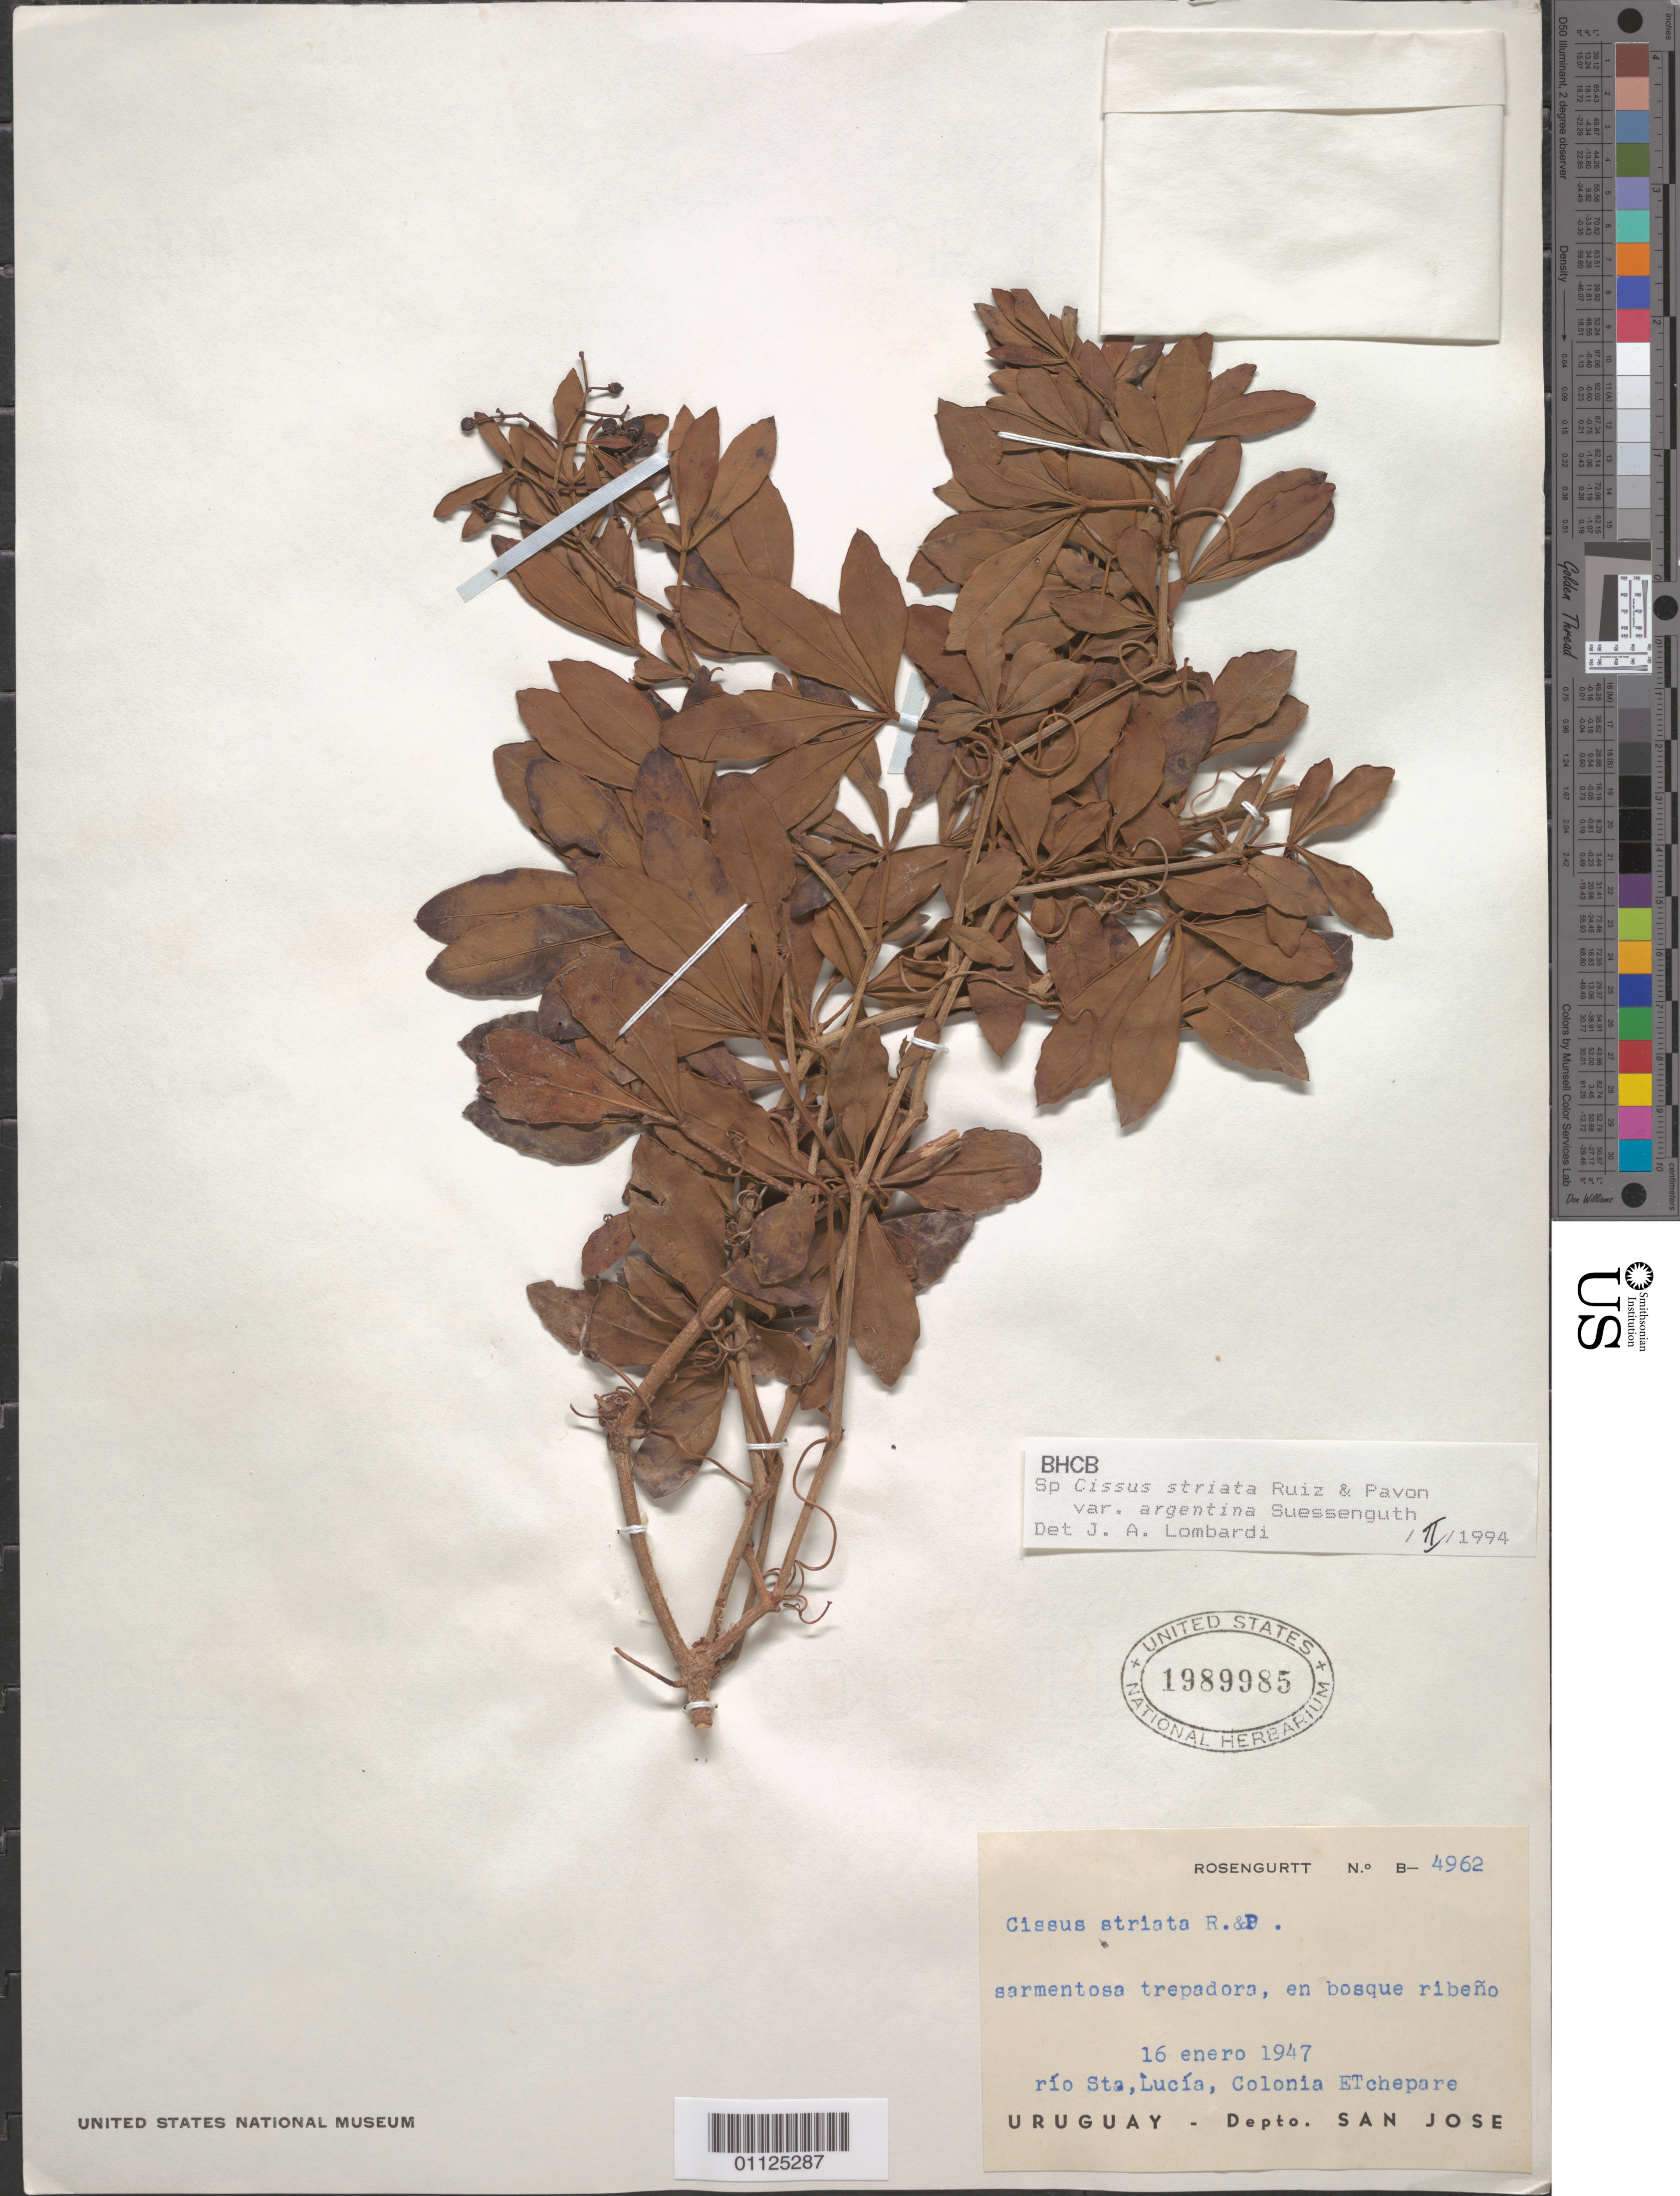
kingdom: Plantae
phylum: Tracheophyta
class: Magnoliopsida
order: Vitales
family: Vitaceae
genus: Clematicissus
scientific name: Clematicissus striata subsp. argentina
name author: (Suess.) Lombardi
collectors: B. Rosengurtt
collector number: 4962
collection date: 1947-01-16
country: Uruguay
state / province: San Jose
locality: Rio Sta. Lucia, Colonia Etchepare.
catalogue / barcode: US 1989985